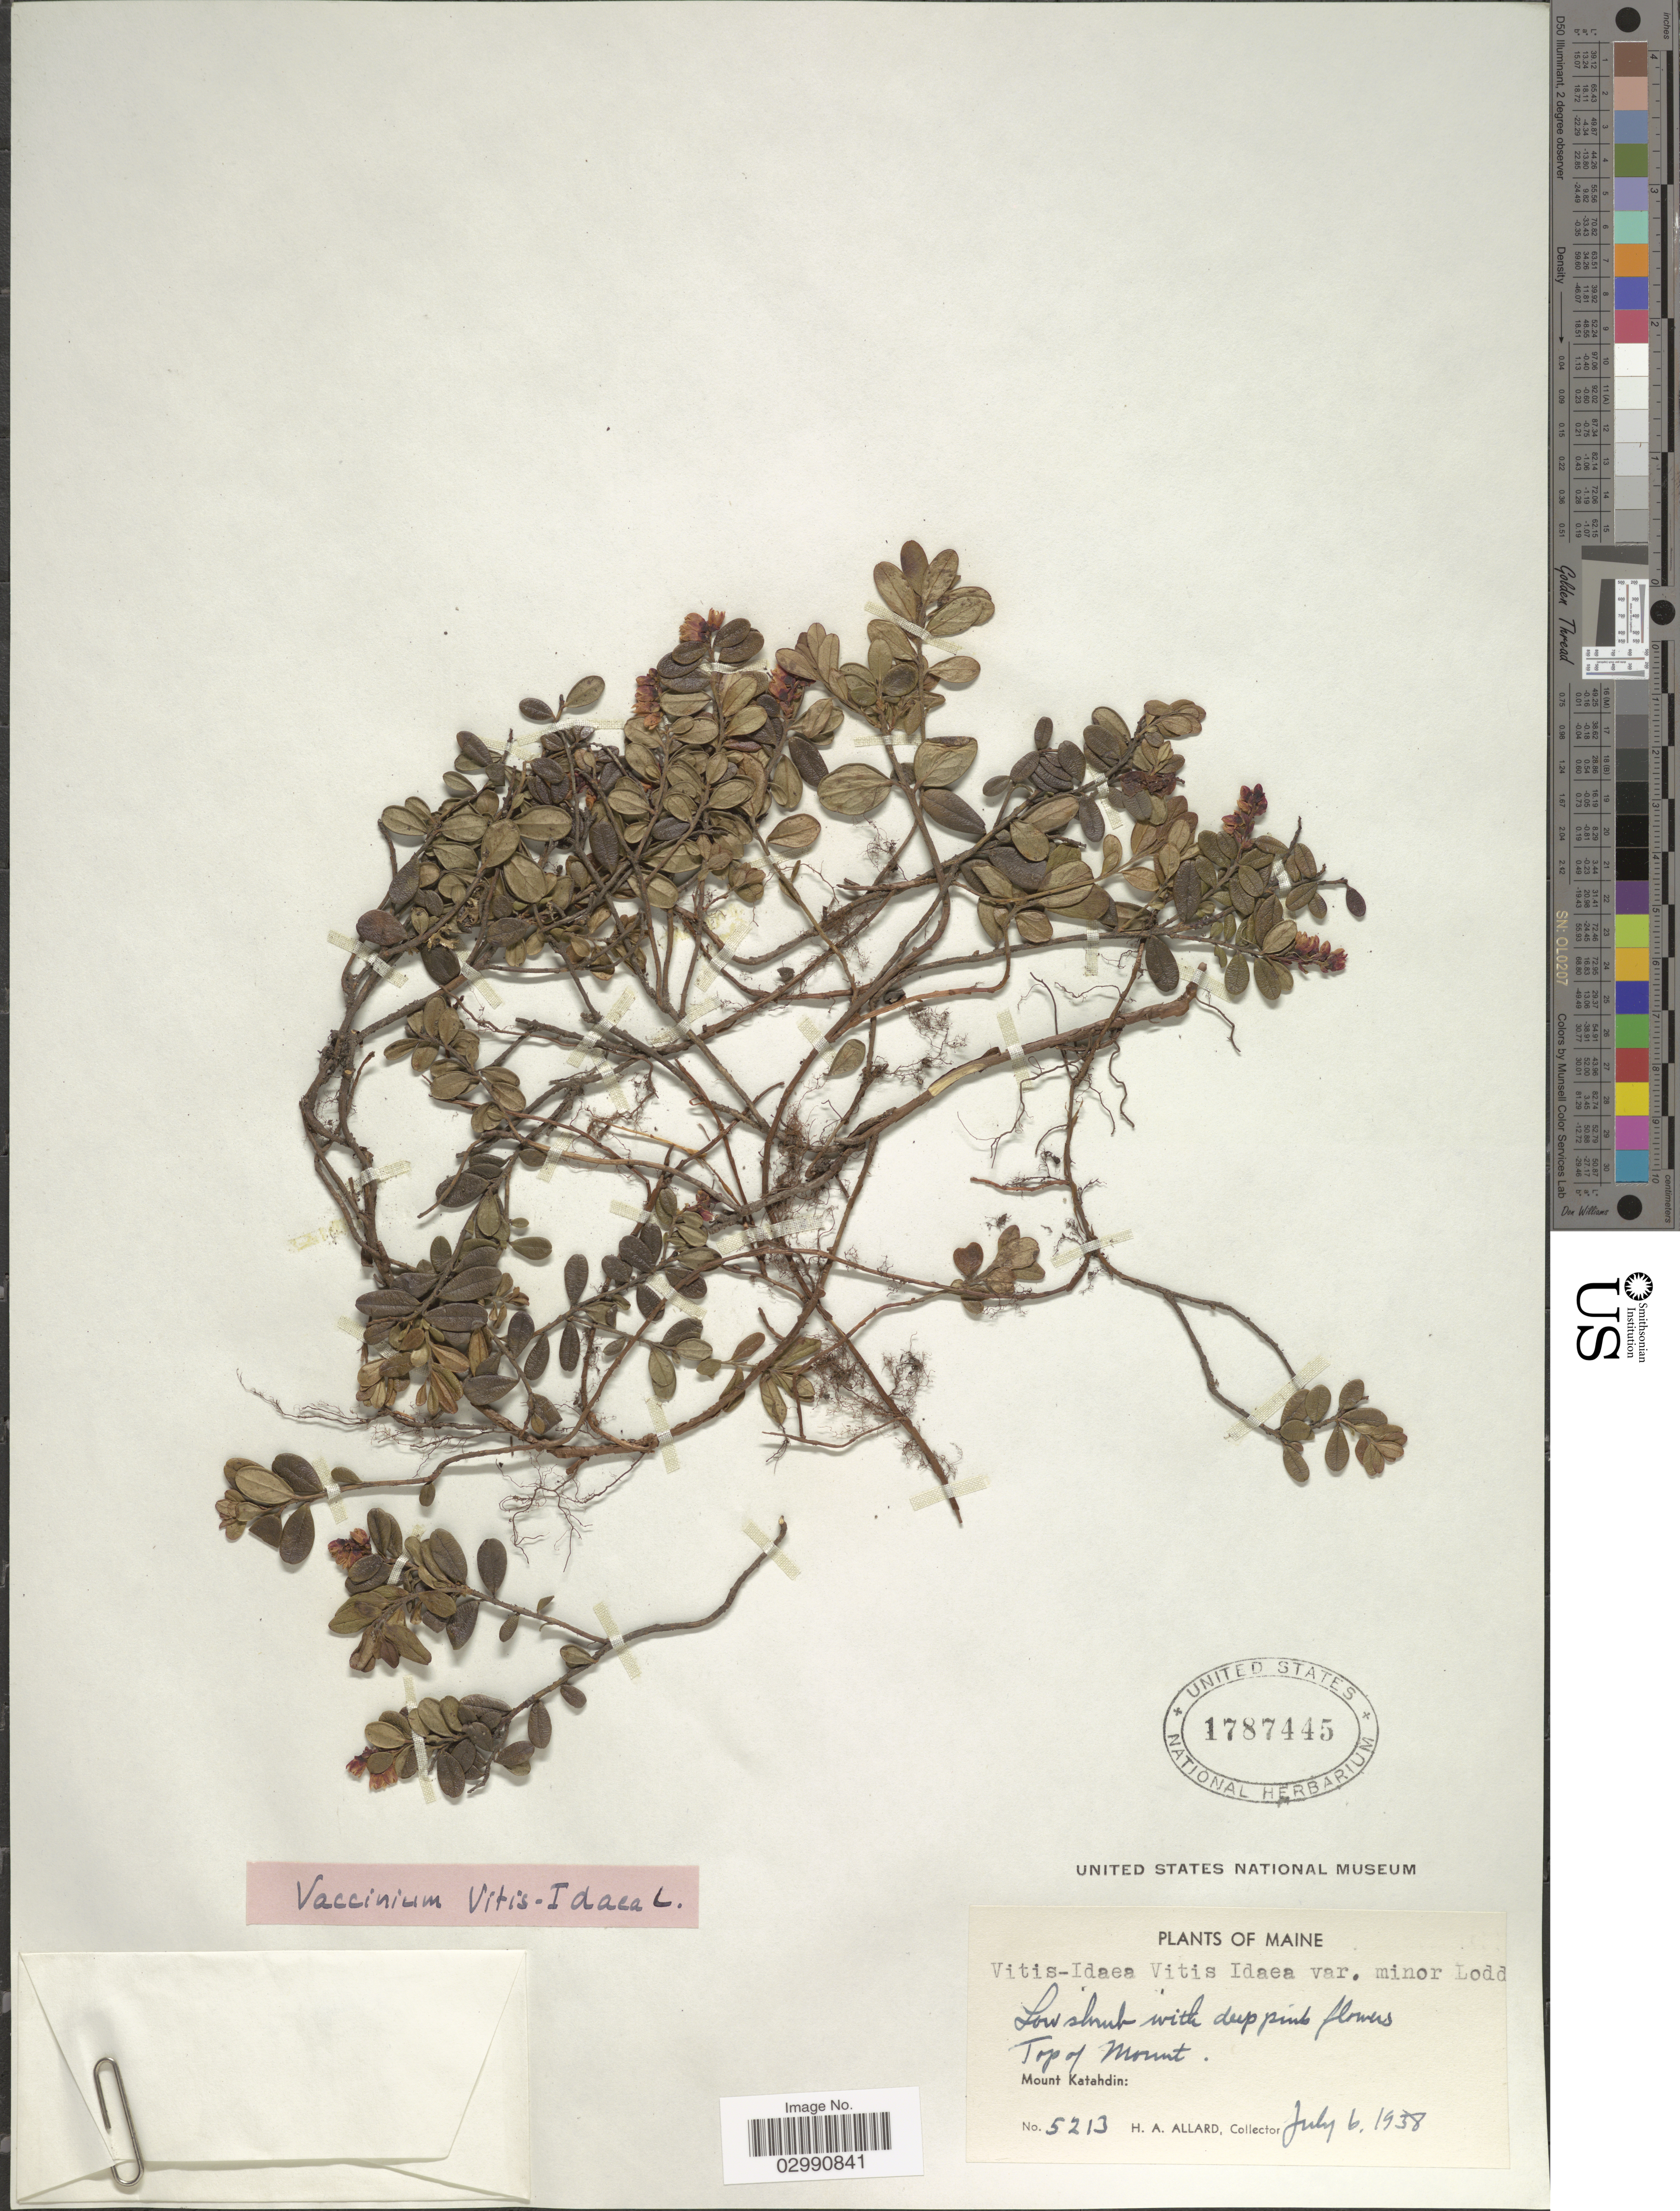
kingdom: Plantae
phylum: Tracheophyta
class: Magnoliopsida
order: Ericales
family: Ericaceae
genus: Vaccinium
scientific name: Vaccinium vitis-idaea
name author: L.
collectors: H. A. Allard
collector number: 5213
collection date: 1938-07-06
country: United States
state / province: Maine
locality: Top of mount. Mount Katahdin.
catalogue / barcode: US 1787445